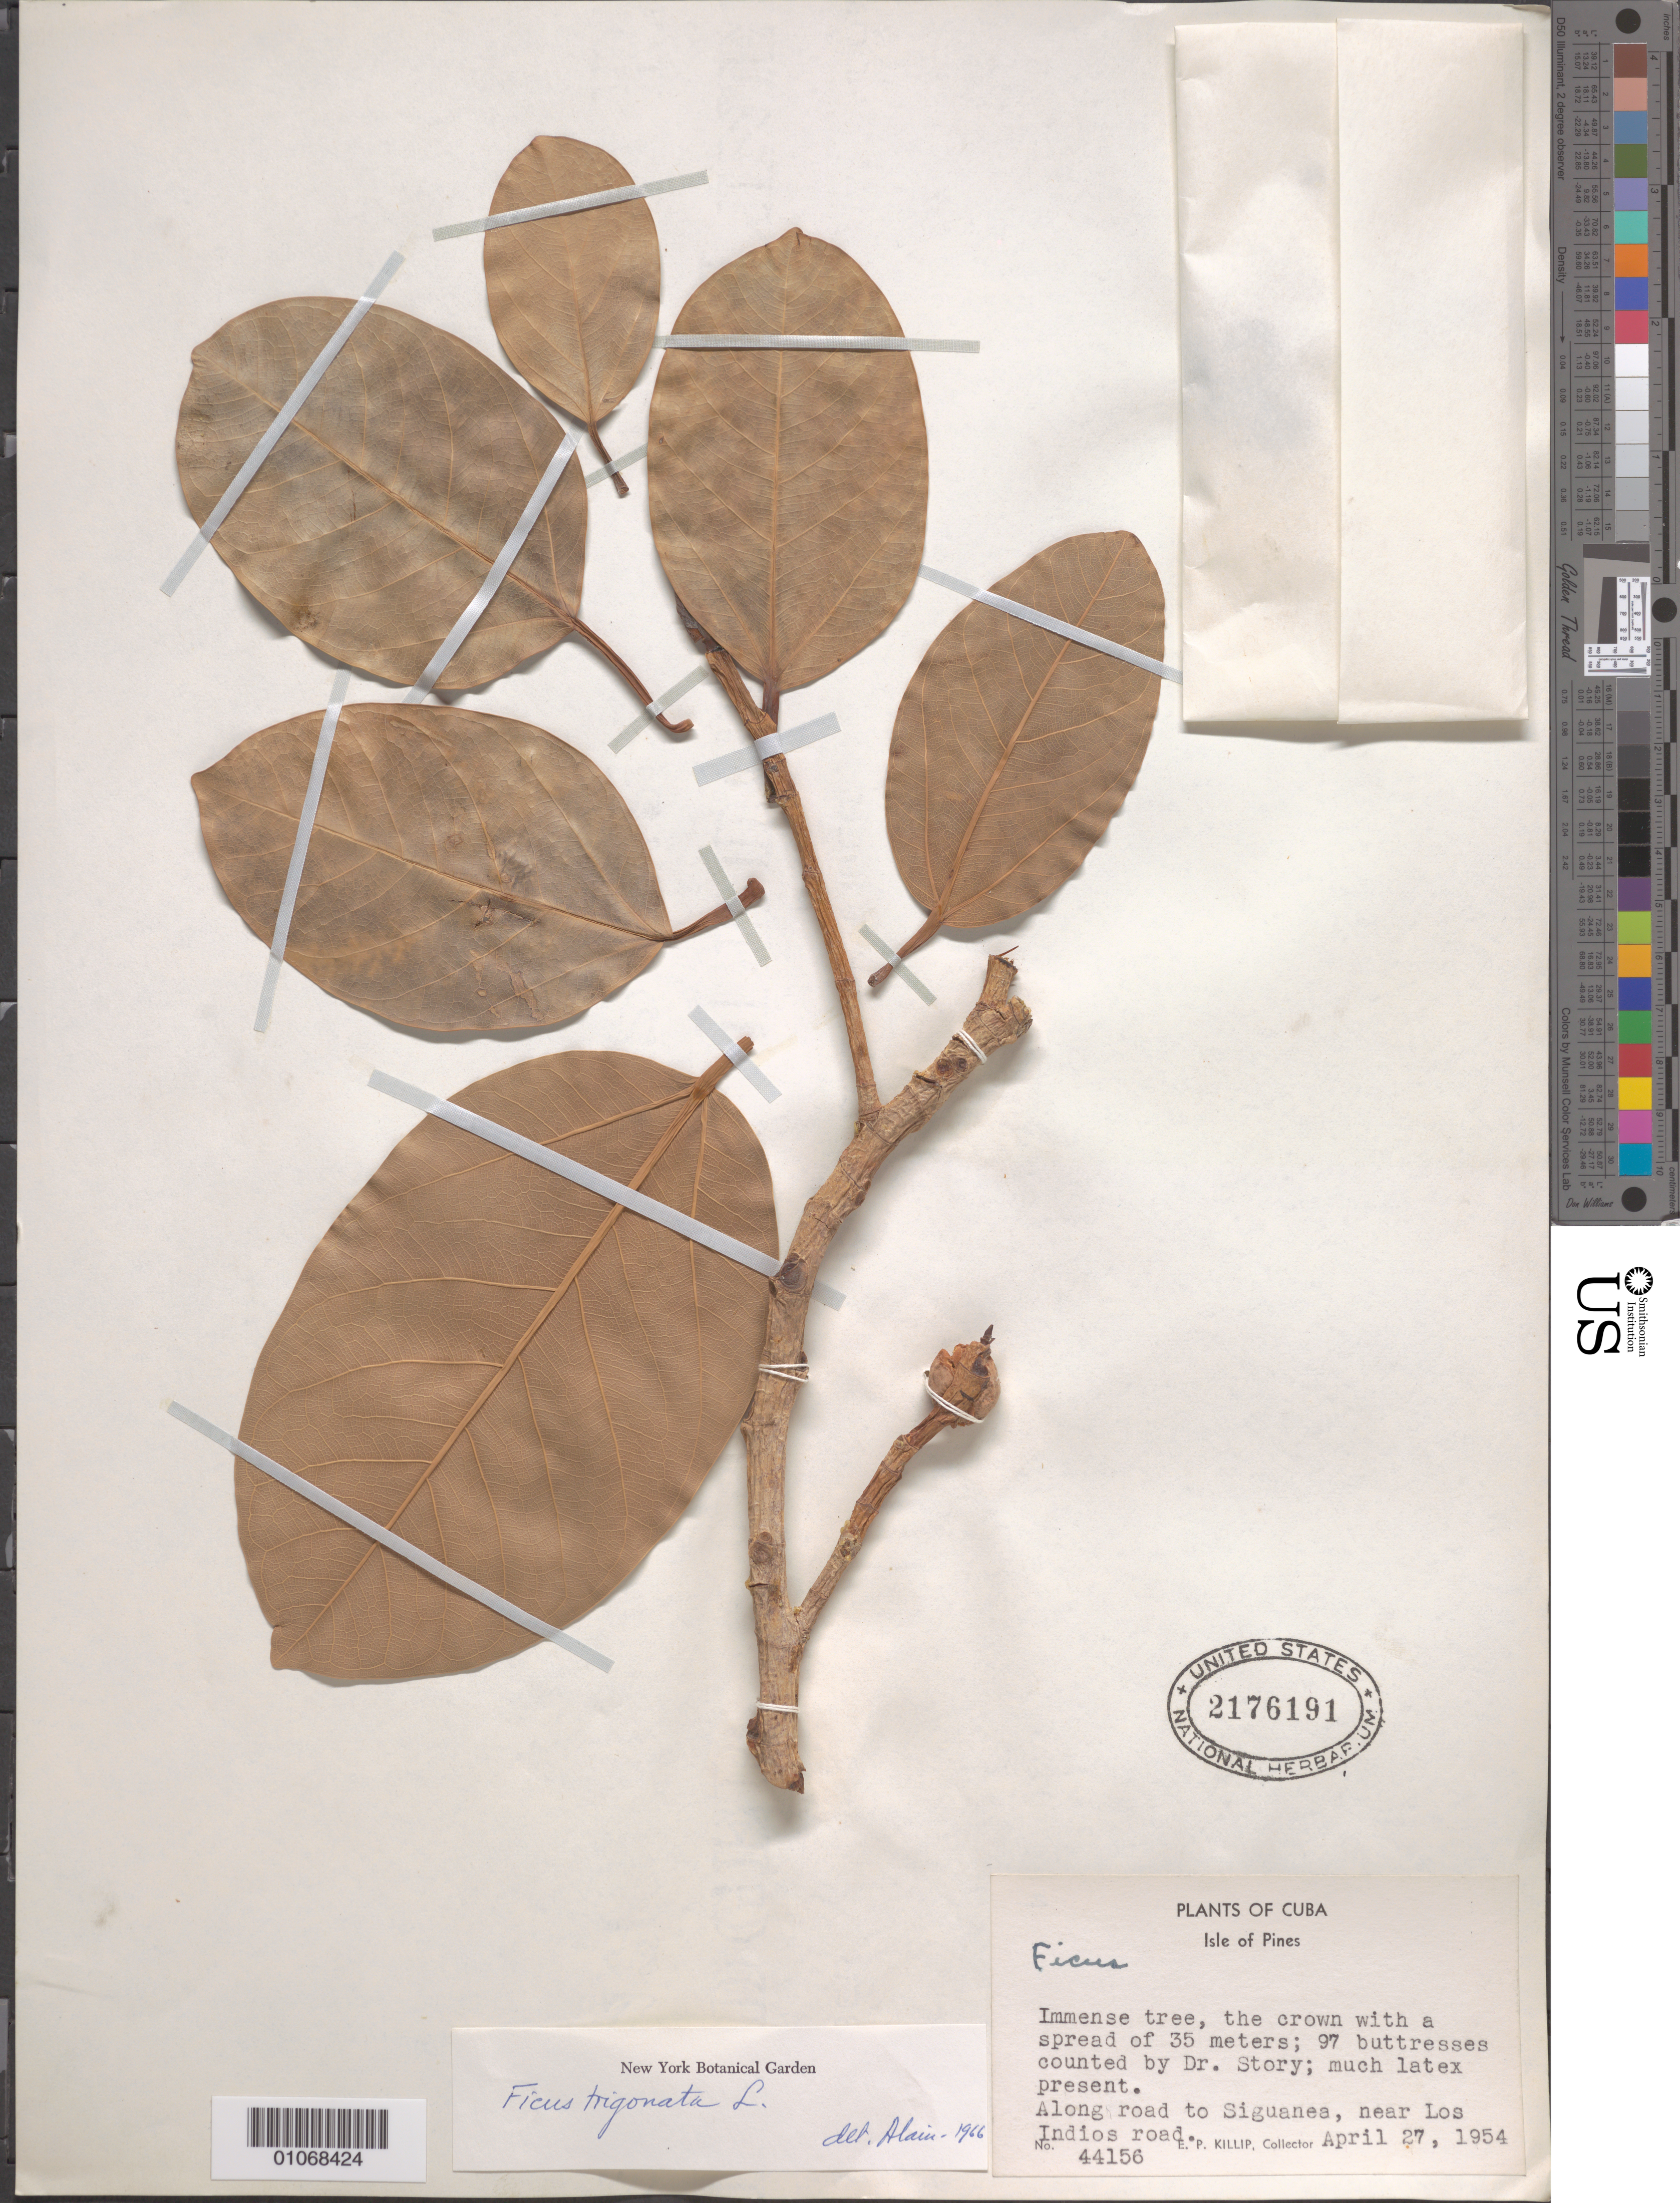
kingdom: Plantae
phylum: Tracheophyta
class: Magnoliopsida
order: Rosales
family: Moraceae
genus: Ficus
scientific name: Ficus trigonata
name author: L.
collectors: E. P. Killip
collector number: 44156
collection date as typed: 27 Apr 1954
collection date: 1954-04-27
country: Cuba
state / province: Isla de La Juventud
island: Isla de la Juventud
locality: Isle of Pines, Along road to Siguanes, near Los Indios road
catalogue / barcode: US 2176191